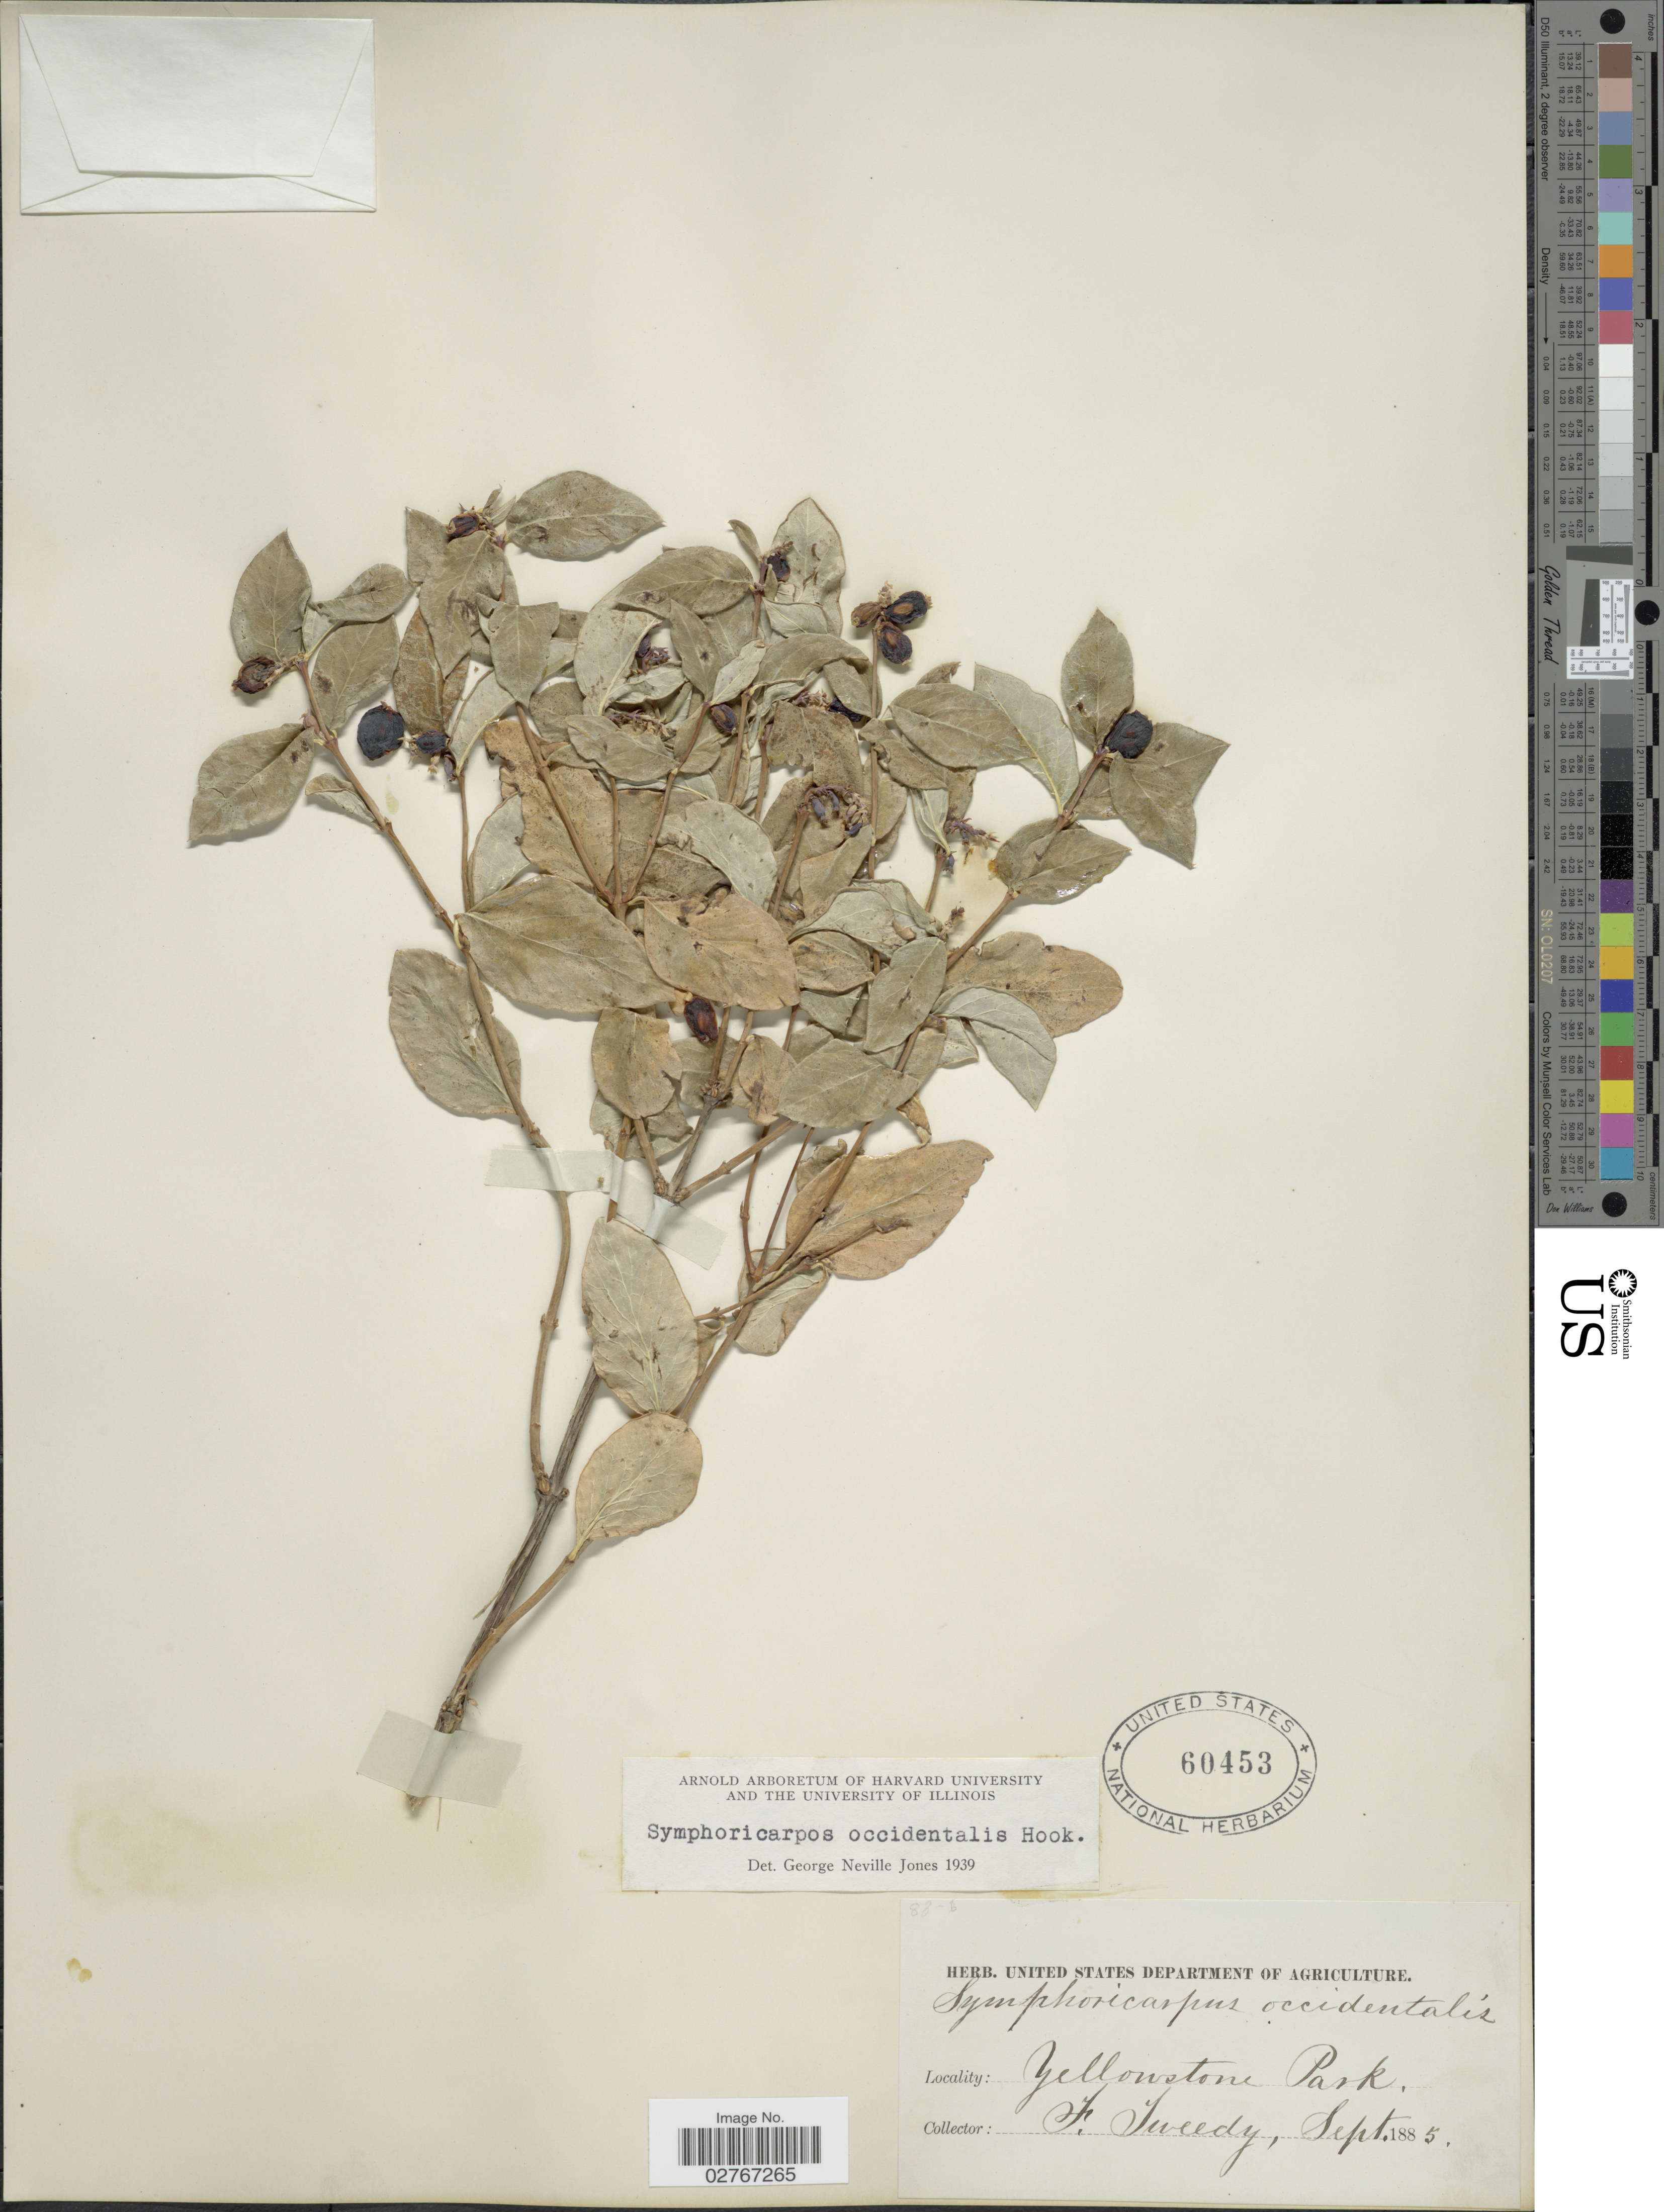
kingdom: Plantae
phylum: Tracheophyta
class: Magnoliopsida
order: Dipsacales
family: Caprifoliaceae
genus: Symphoricarpos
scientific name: Symphoricarpos occidentalis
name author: (R. Br.) Hook.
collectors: F. Tweedy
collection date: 1885-09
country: United States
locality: Yellowstone Park.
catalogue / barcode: US 60453